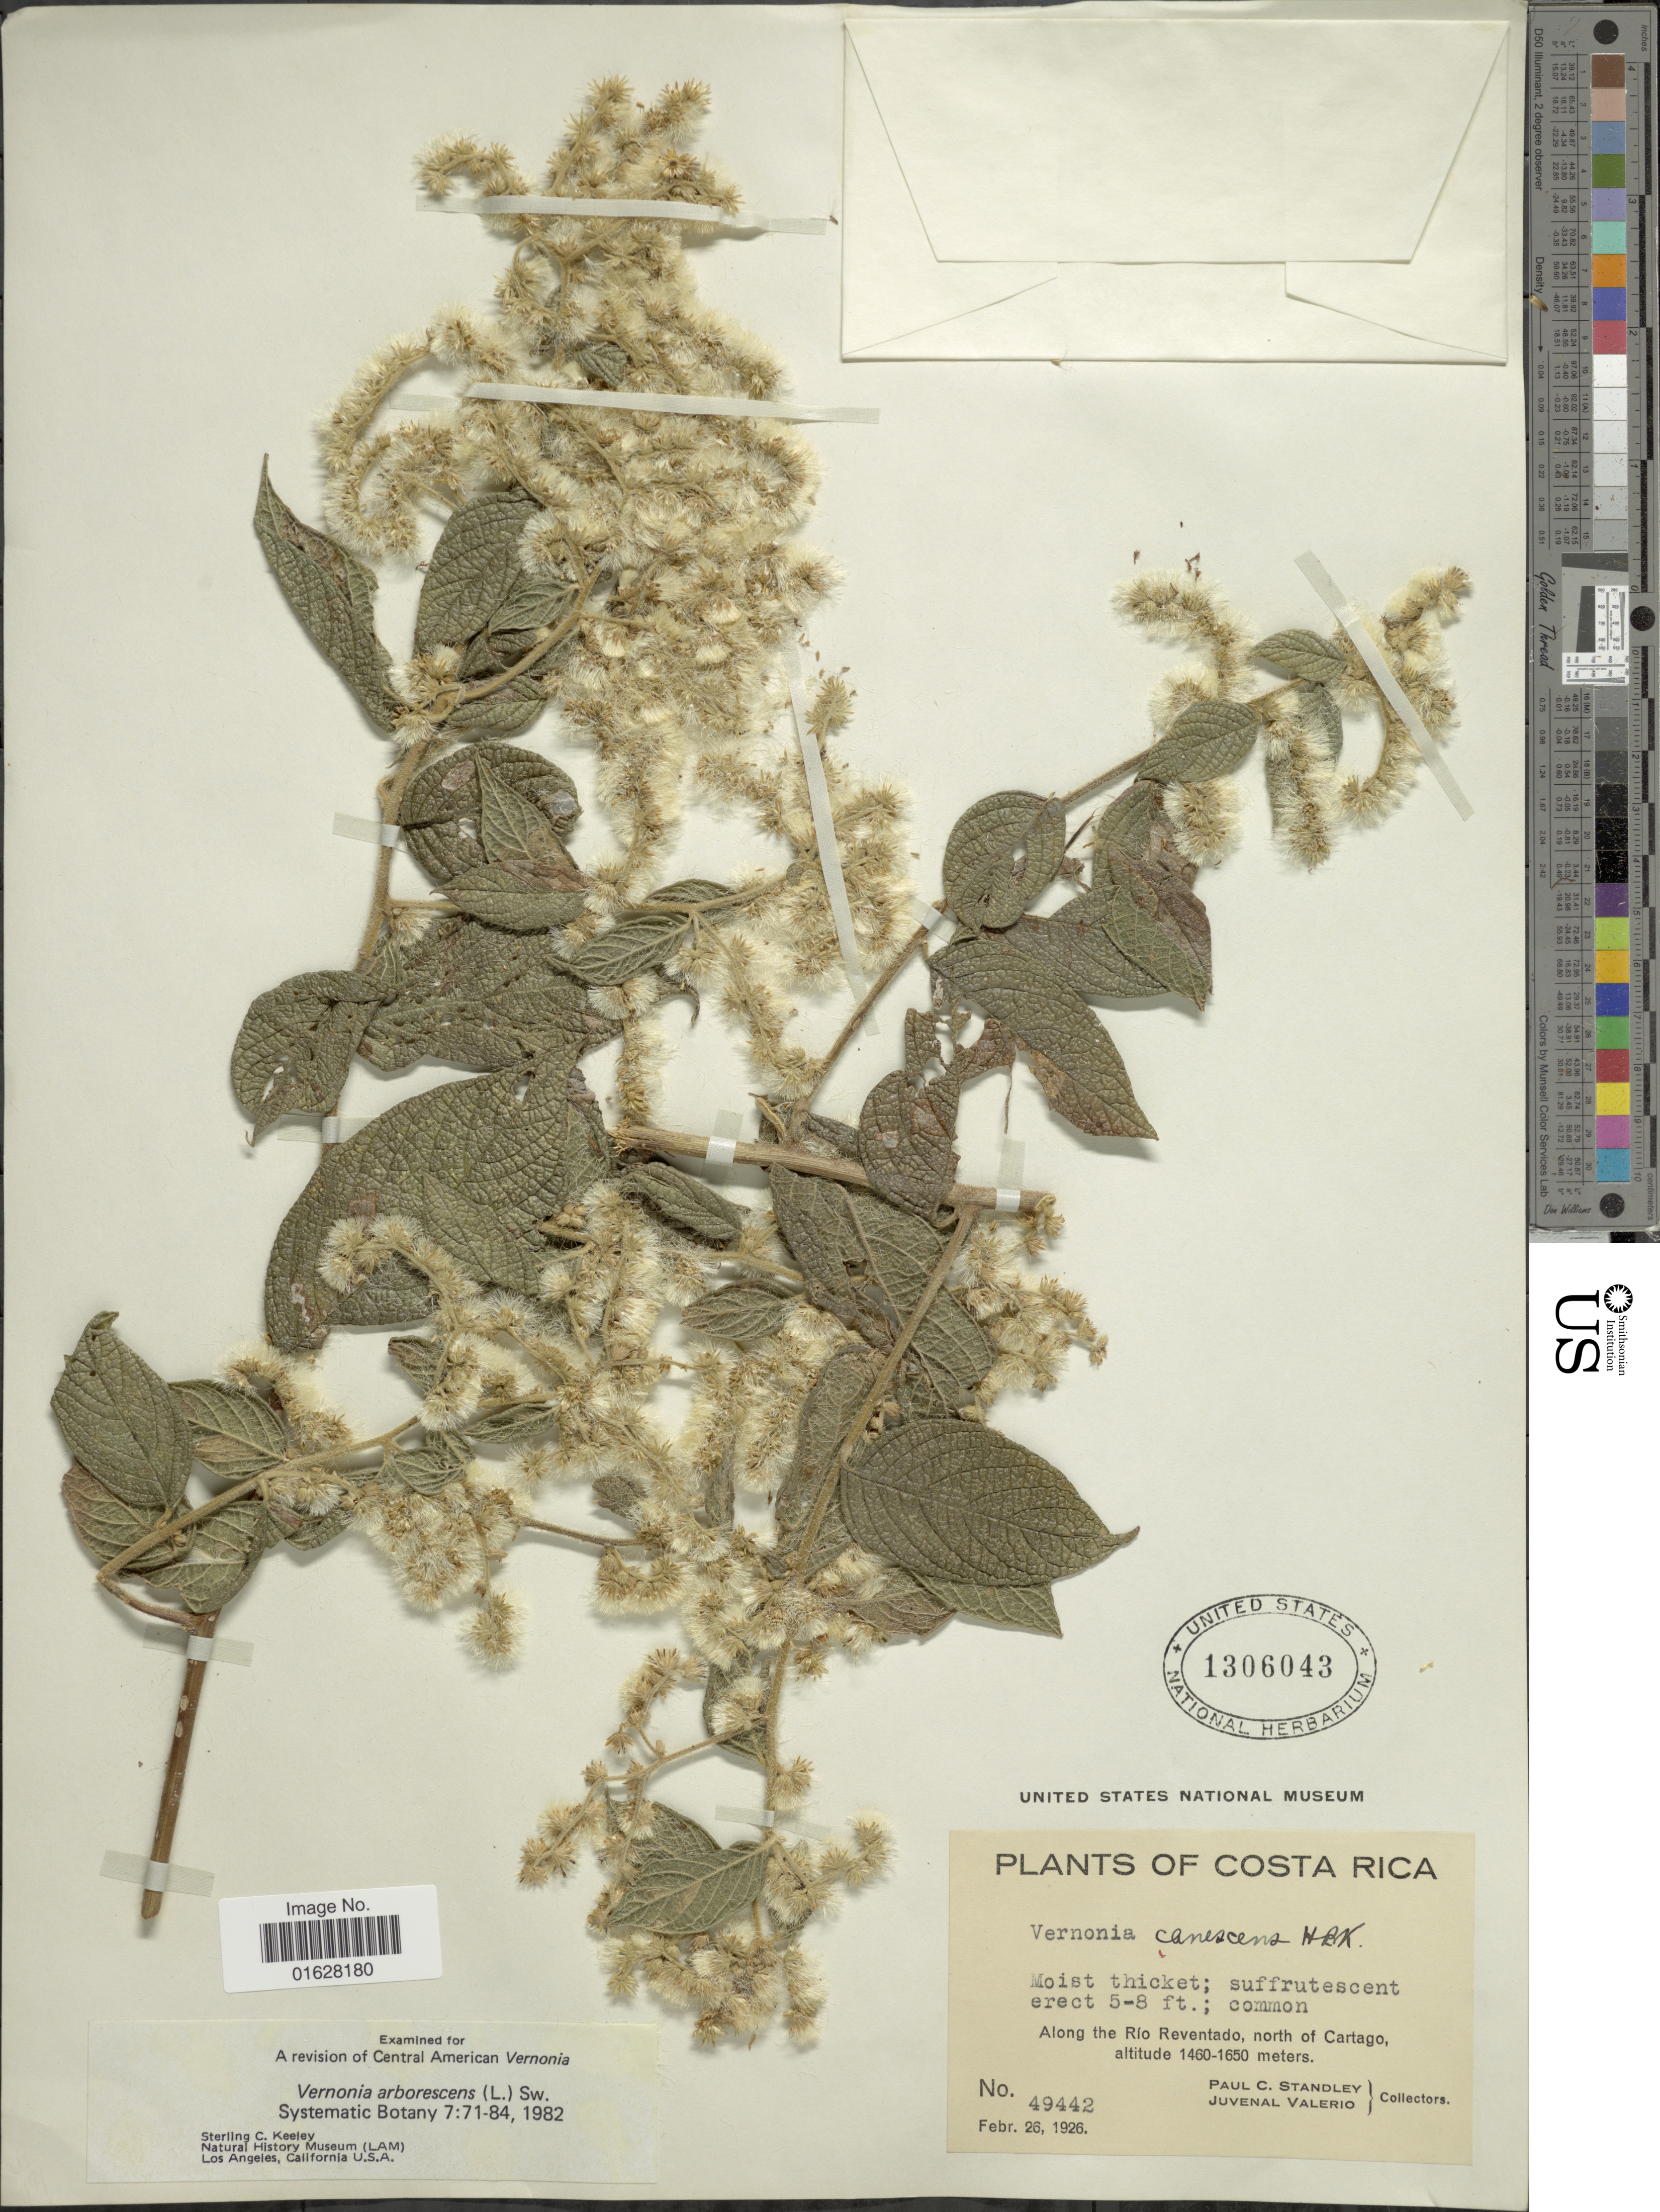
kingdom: Plantae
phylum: Tracheophyta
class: Magnoliopsida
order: Asterales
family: Asteraceae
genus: Lepidaploa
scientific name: Lepidaploa canescens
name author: (Kunth) H. Rob.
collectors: P. C. Standley & J. Valerio R.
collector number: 49442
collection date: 1926-02-26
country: Costa Rica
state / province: Cartago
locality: Along the Rio Reventado, north of Cartago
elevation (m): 1460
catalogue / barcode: US 1306043